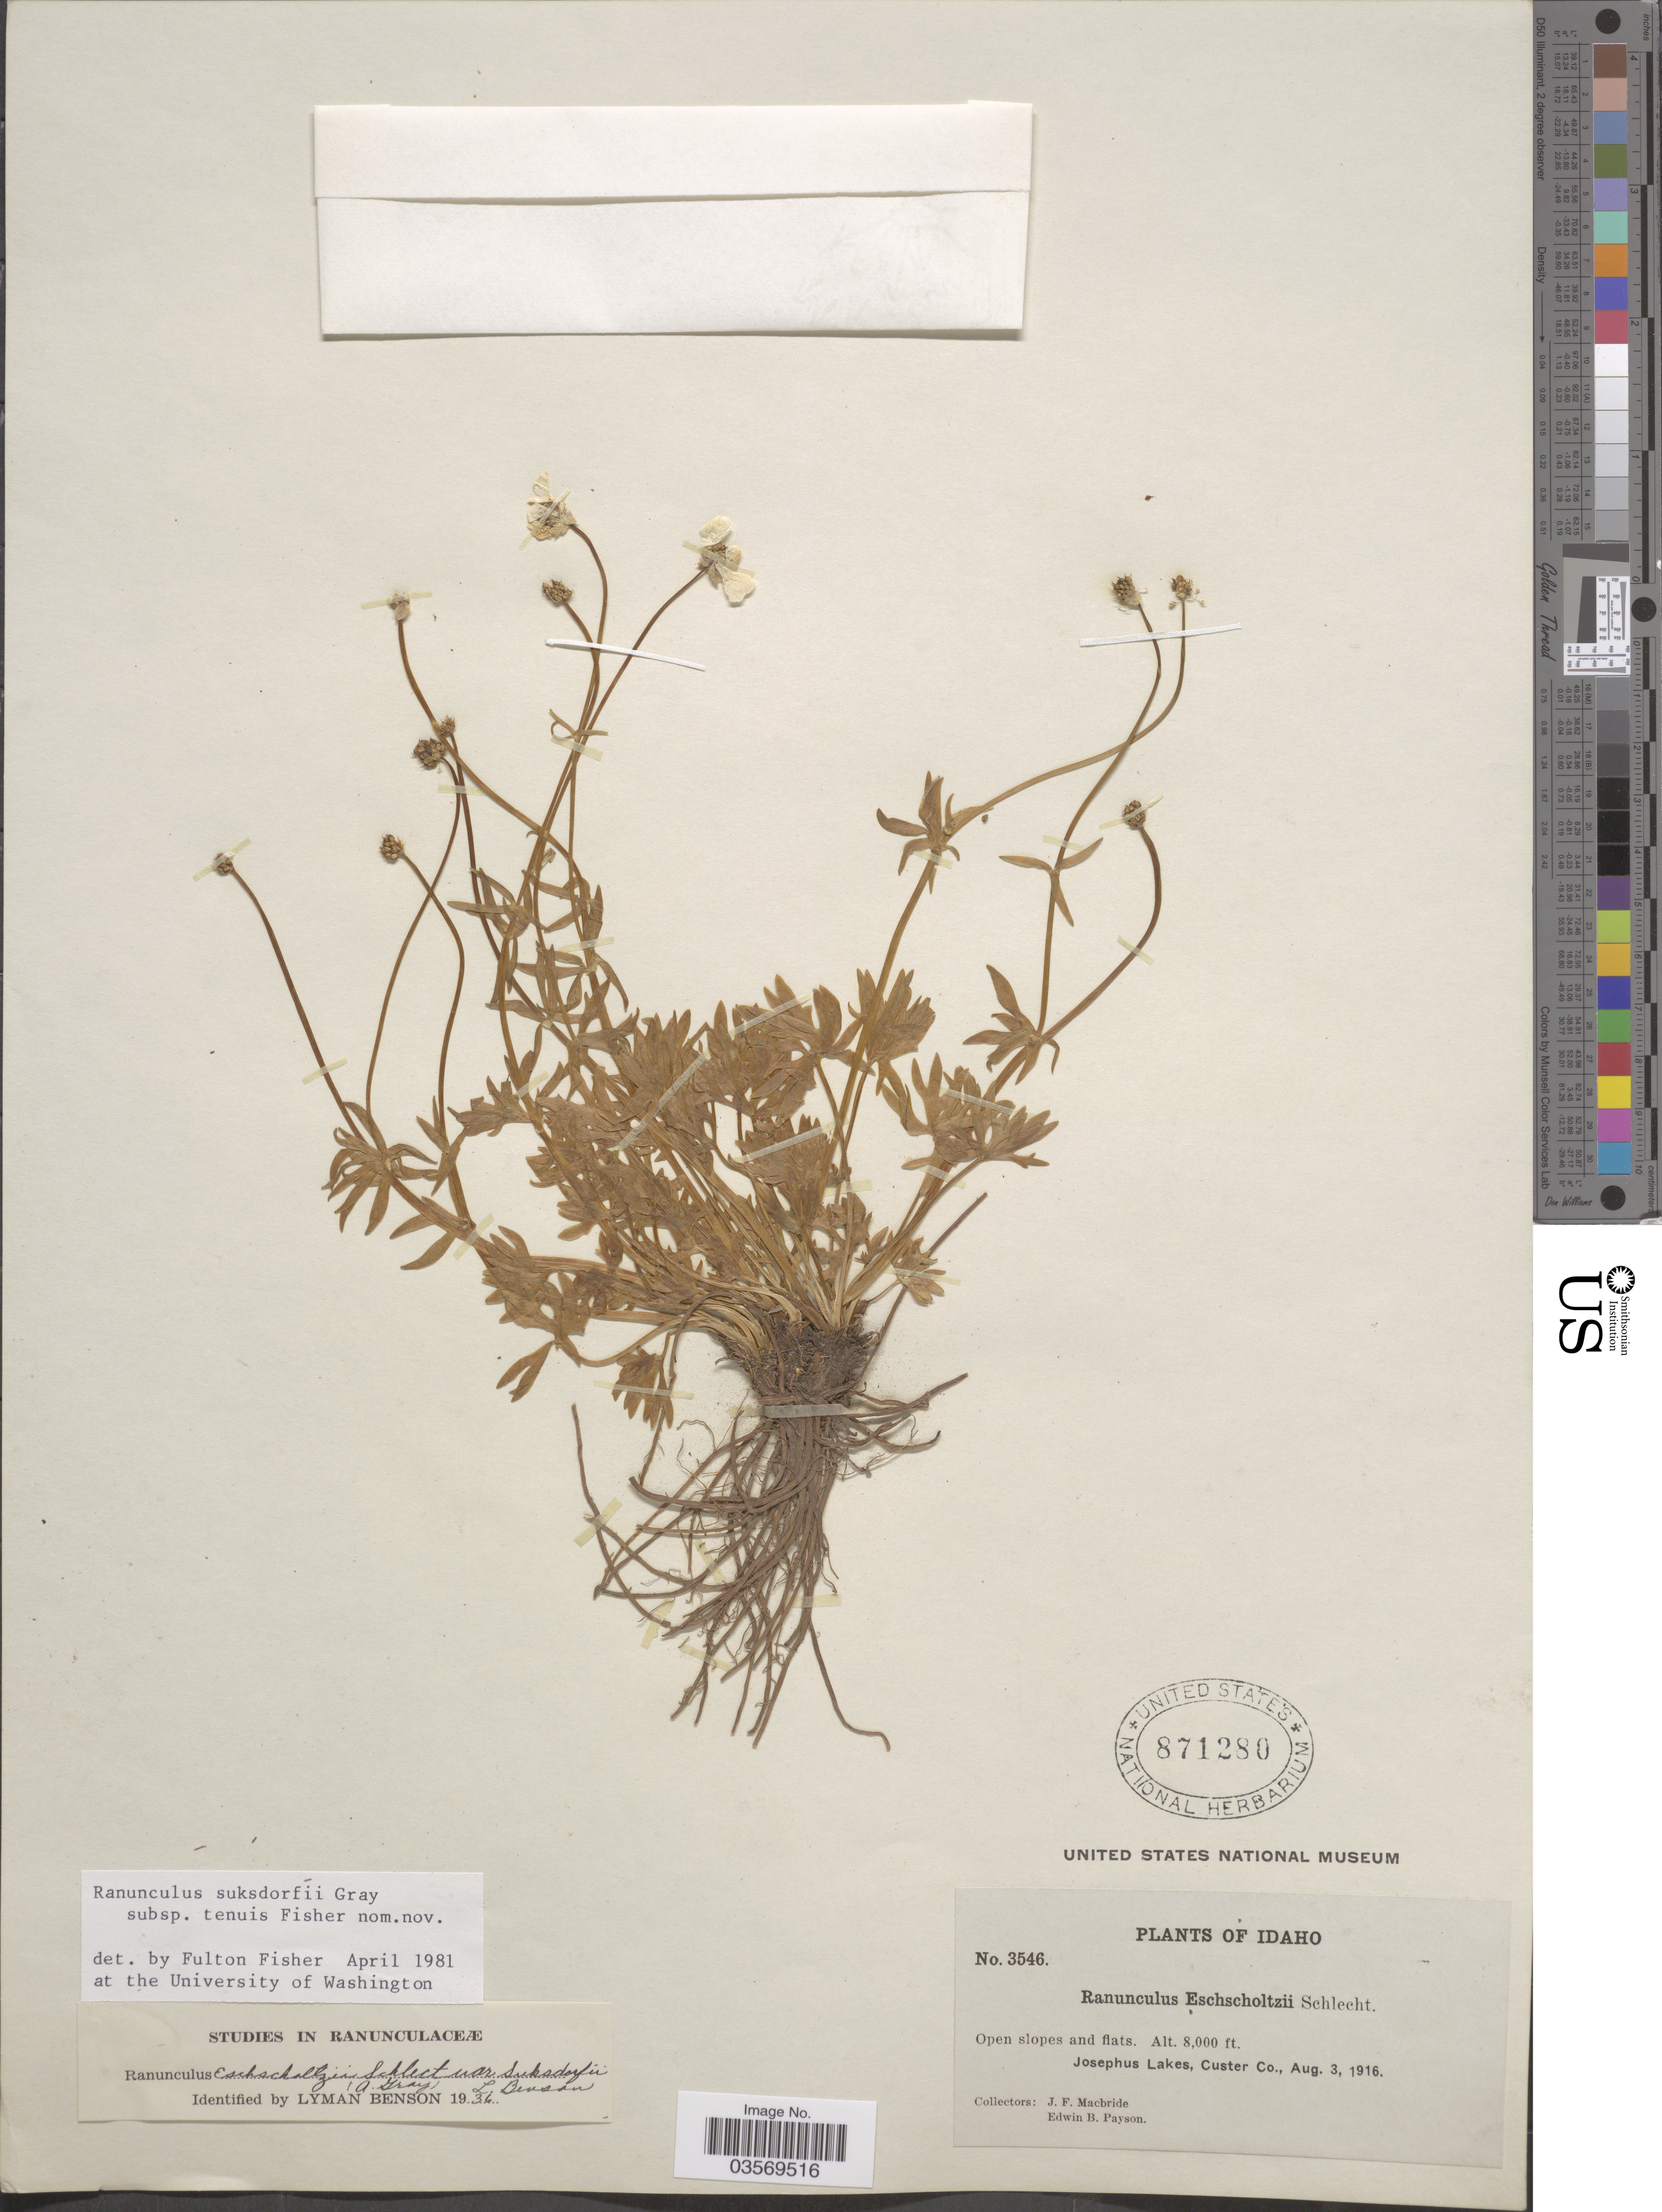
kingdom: Plantae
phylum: Tracheophyta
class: Magnoliopsida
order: Ranunculales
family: Ranunculaceae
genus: Ranunculus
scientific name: Ranunculus suksdorfii subsp. tenuis F.J.F. Fisher, nom. nov. ined.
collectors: J. F. Macbride & E. B. Payson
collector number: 3546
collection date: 1916-08-03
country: United States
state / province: Idaho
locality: Josephus Lakes, Custer Co.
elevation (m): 2438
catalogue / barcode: US 871280